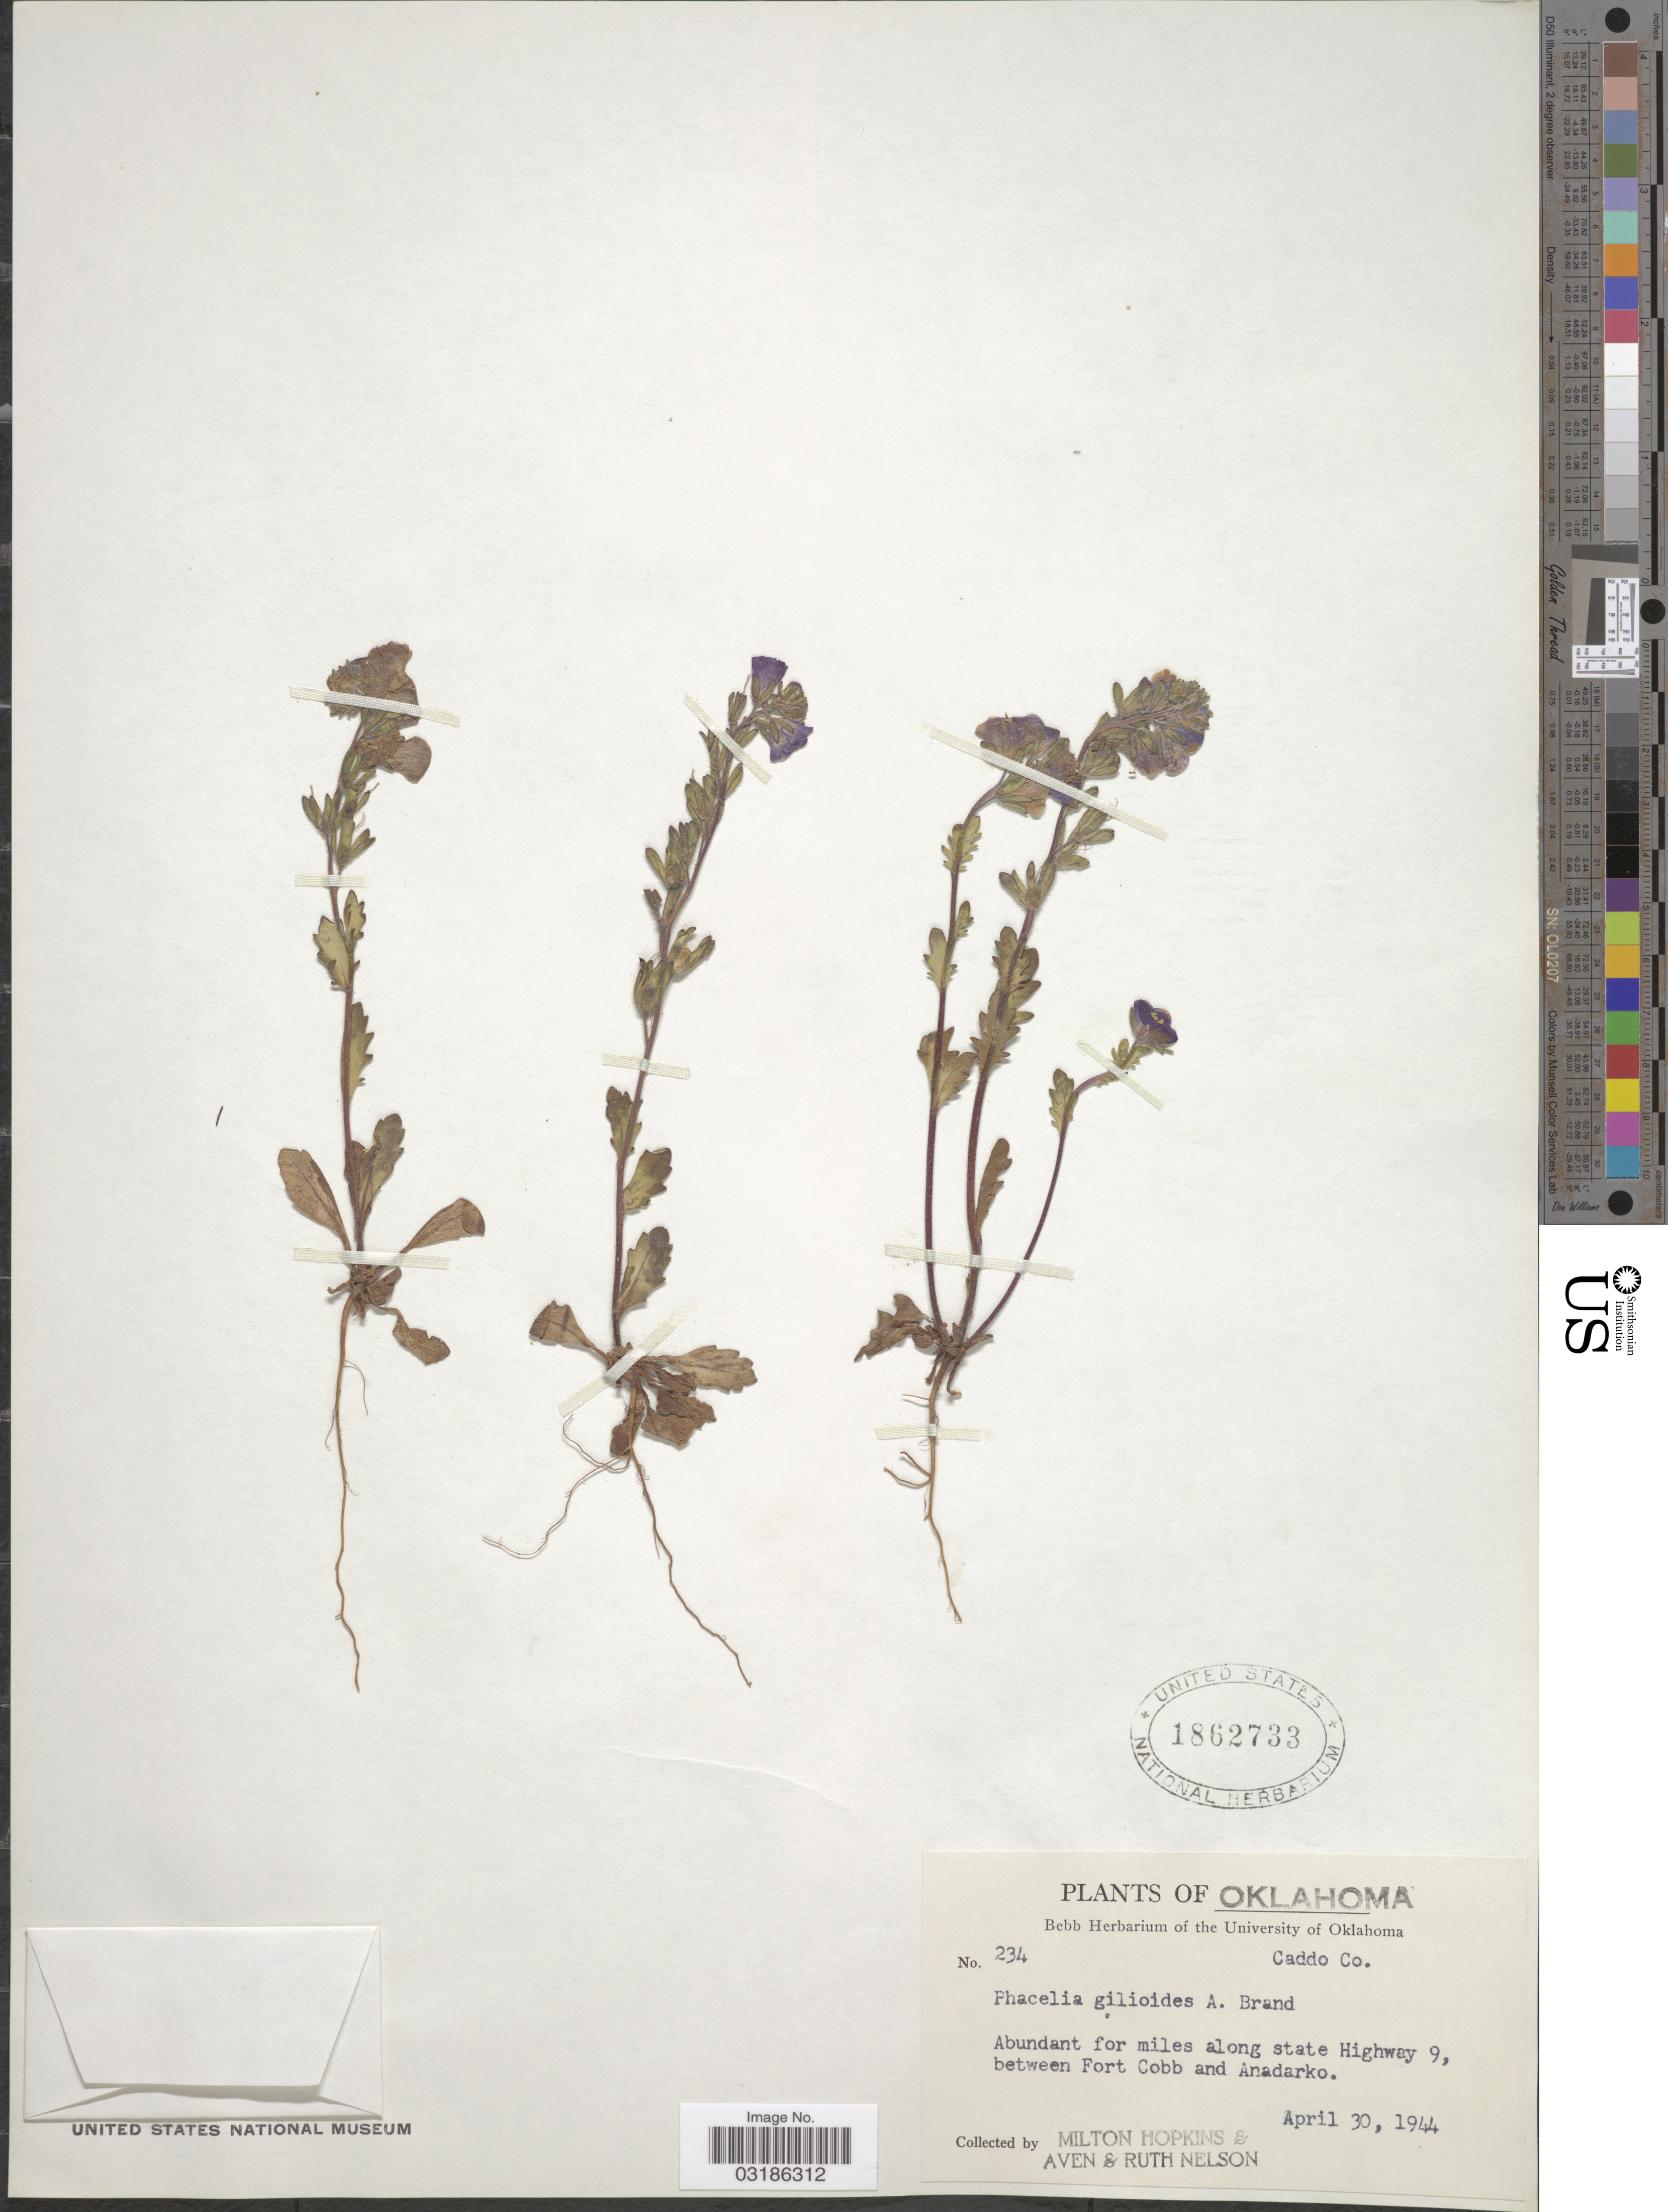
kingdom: Plantae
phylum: Tracheophyta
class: Magnoliopsida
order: Boraginales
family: Hydrophyllaceae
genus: Phacelia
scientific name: Phacelia gilioides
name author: Brand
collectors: M. Hopkins, A. Nelson & R. A. Nelson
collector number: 234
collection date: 1944-04-30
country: United States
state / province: Oklahoma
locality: Caddo Co. Abundant for miles along state Highway 9, between Fort Cobb and Anadarko.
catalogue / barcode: US 1862733